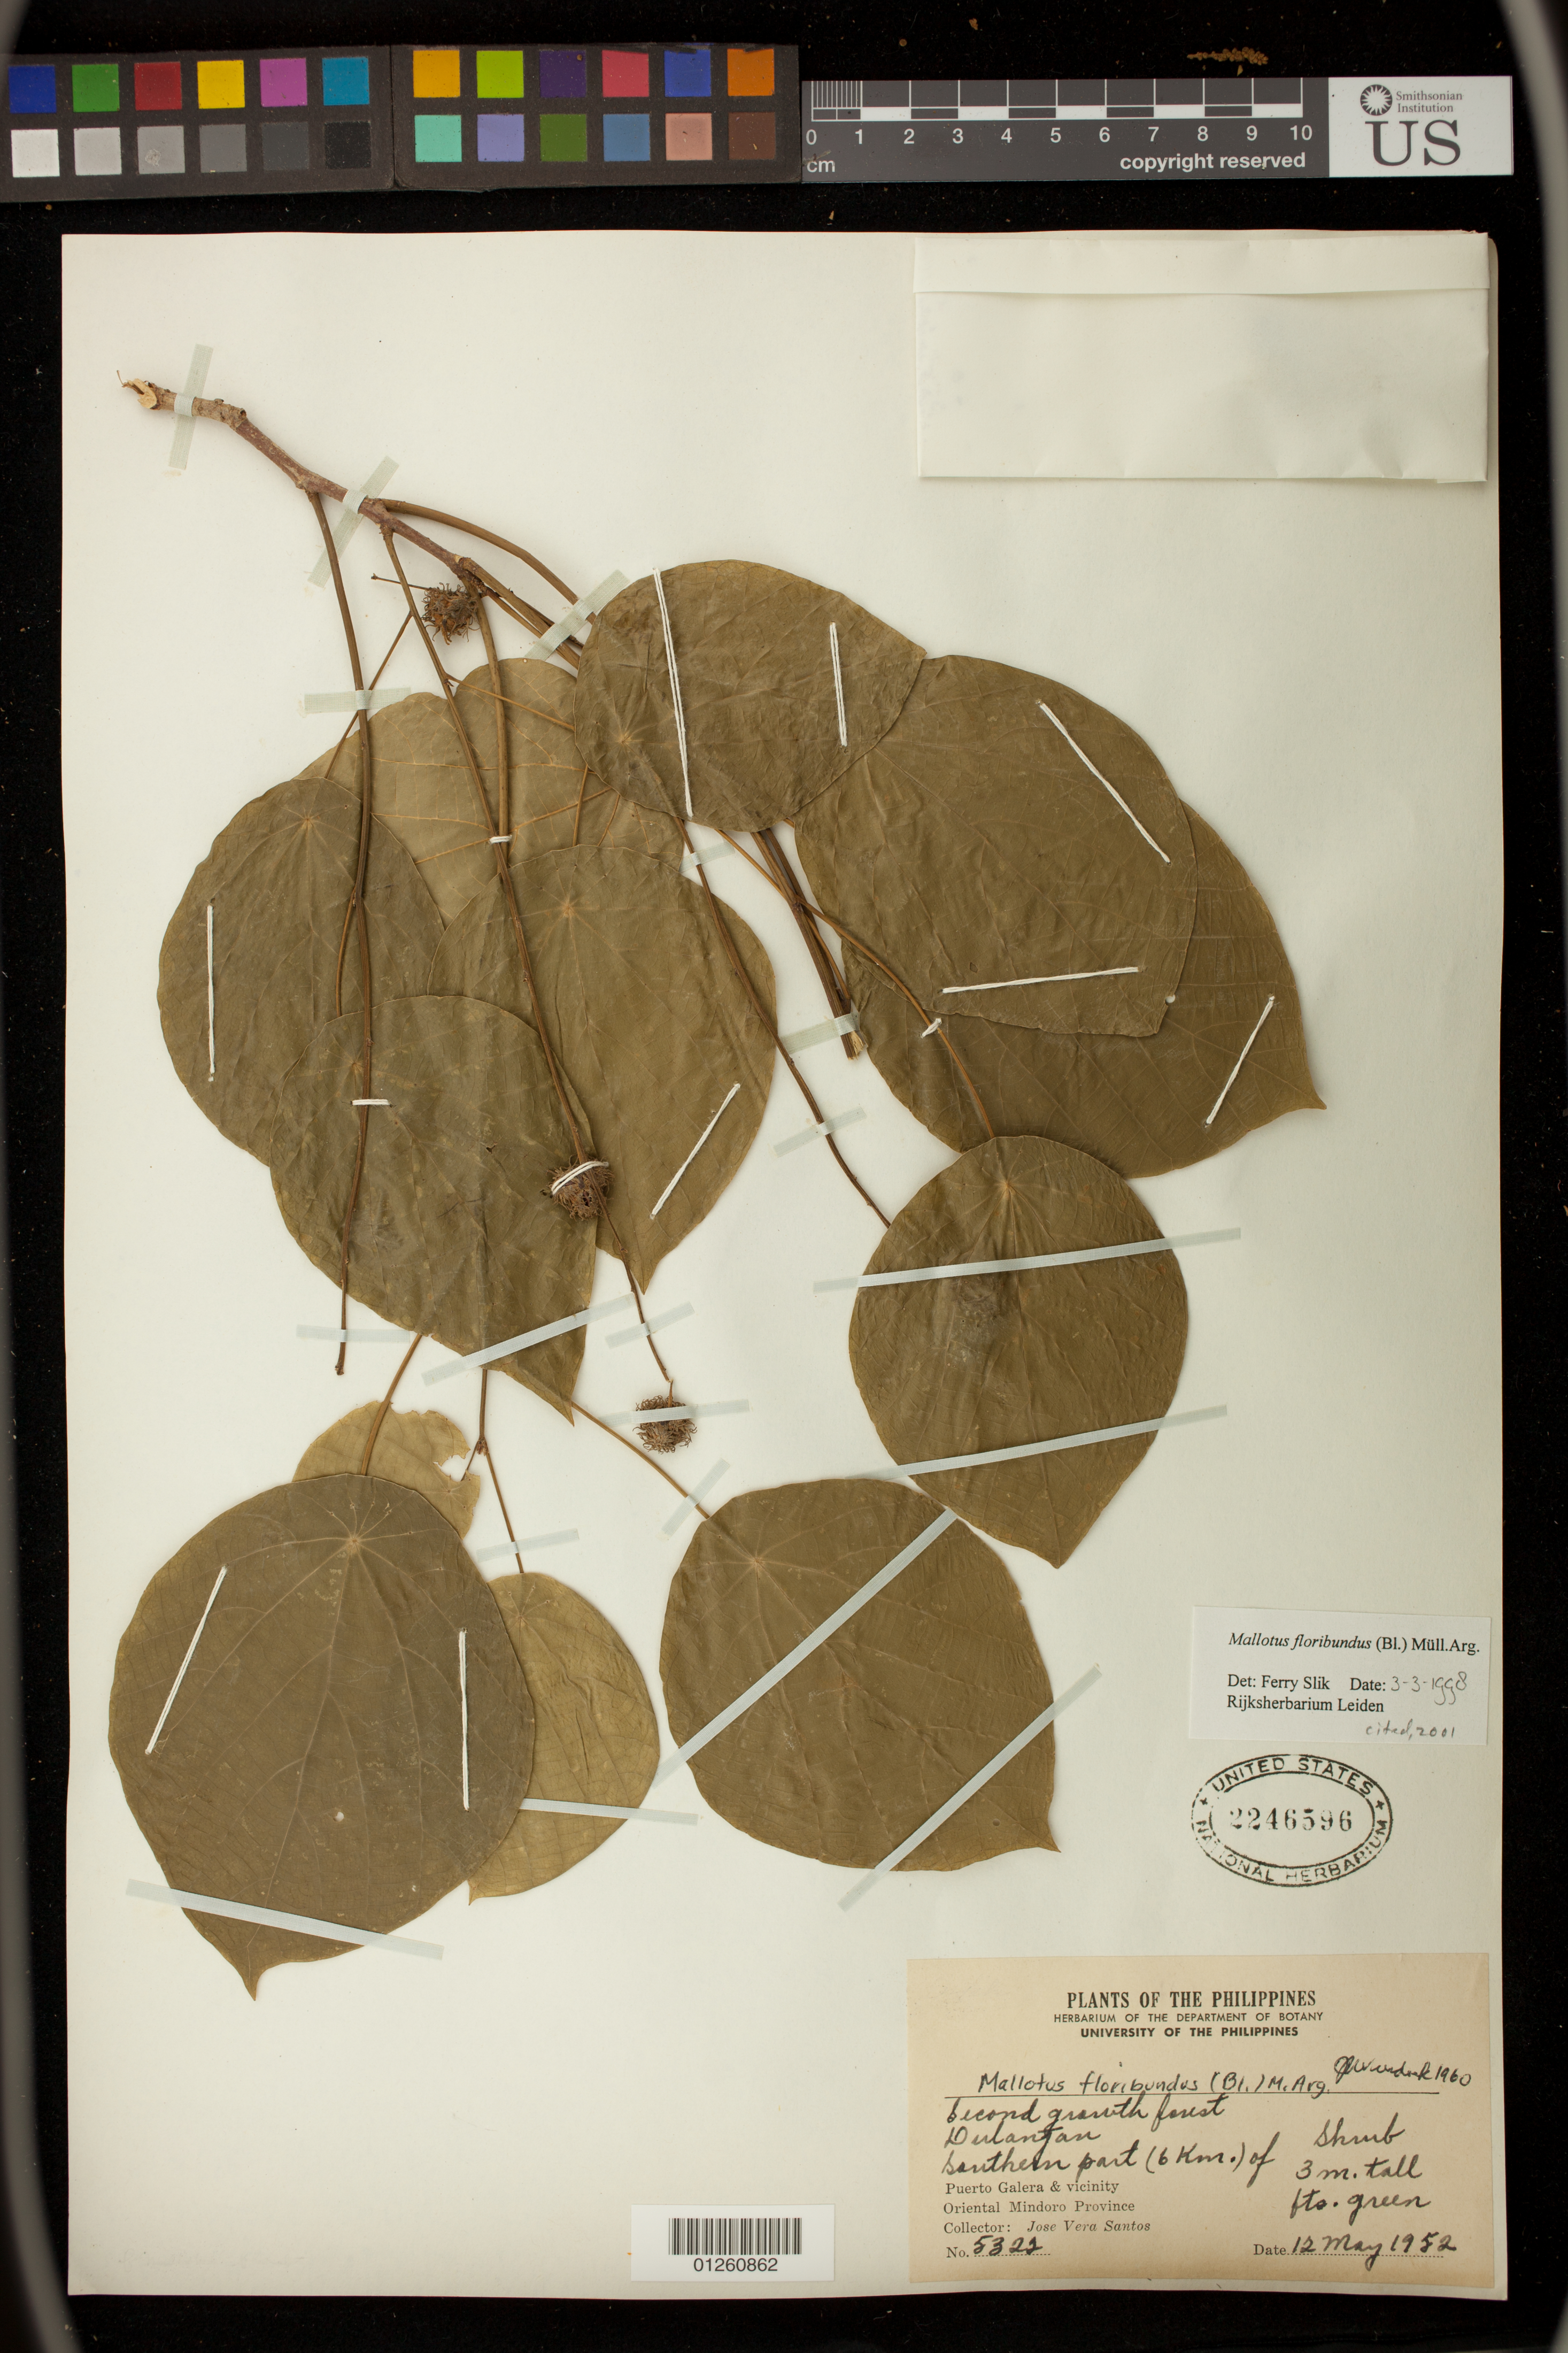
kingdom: Plantae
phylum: Tracheophyta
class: Magnoliopsida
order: Malpighiales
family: Euphorbiaceae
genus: Mallotus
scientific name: Mallotus floribundus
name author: (Blume) Müll. Arg.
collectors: J. V. Santos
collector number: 5322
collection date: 1952-05-12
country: Philippines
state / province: Mimaropa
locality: Southern part (6 km.) of Puerto Galera & vicinity, Oriental Mindoro Province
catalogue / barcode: US 2246596